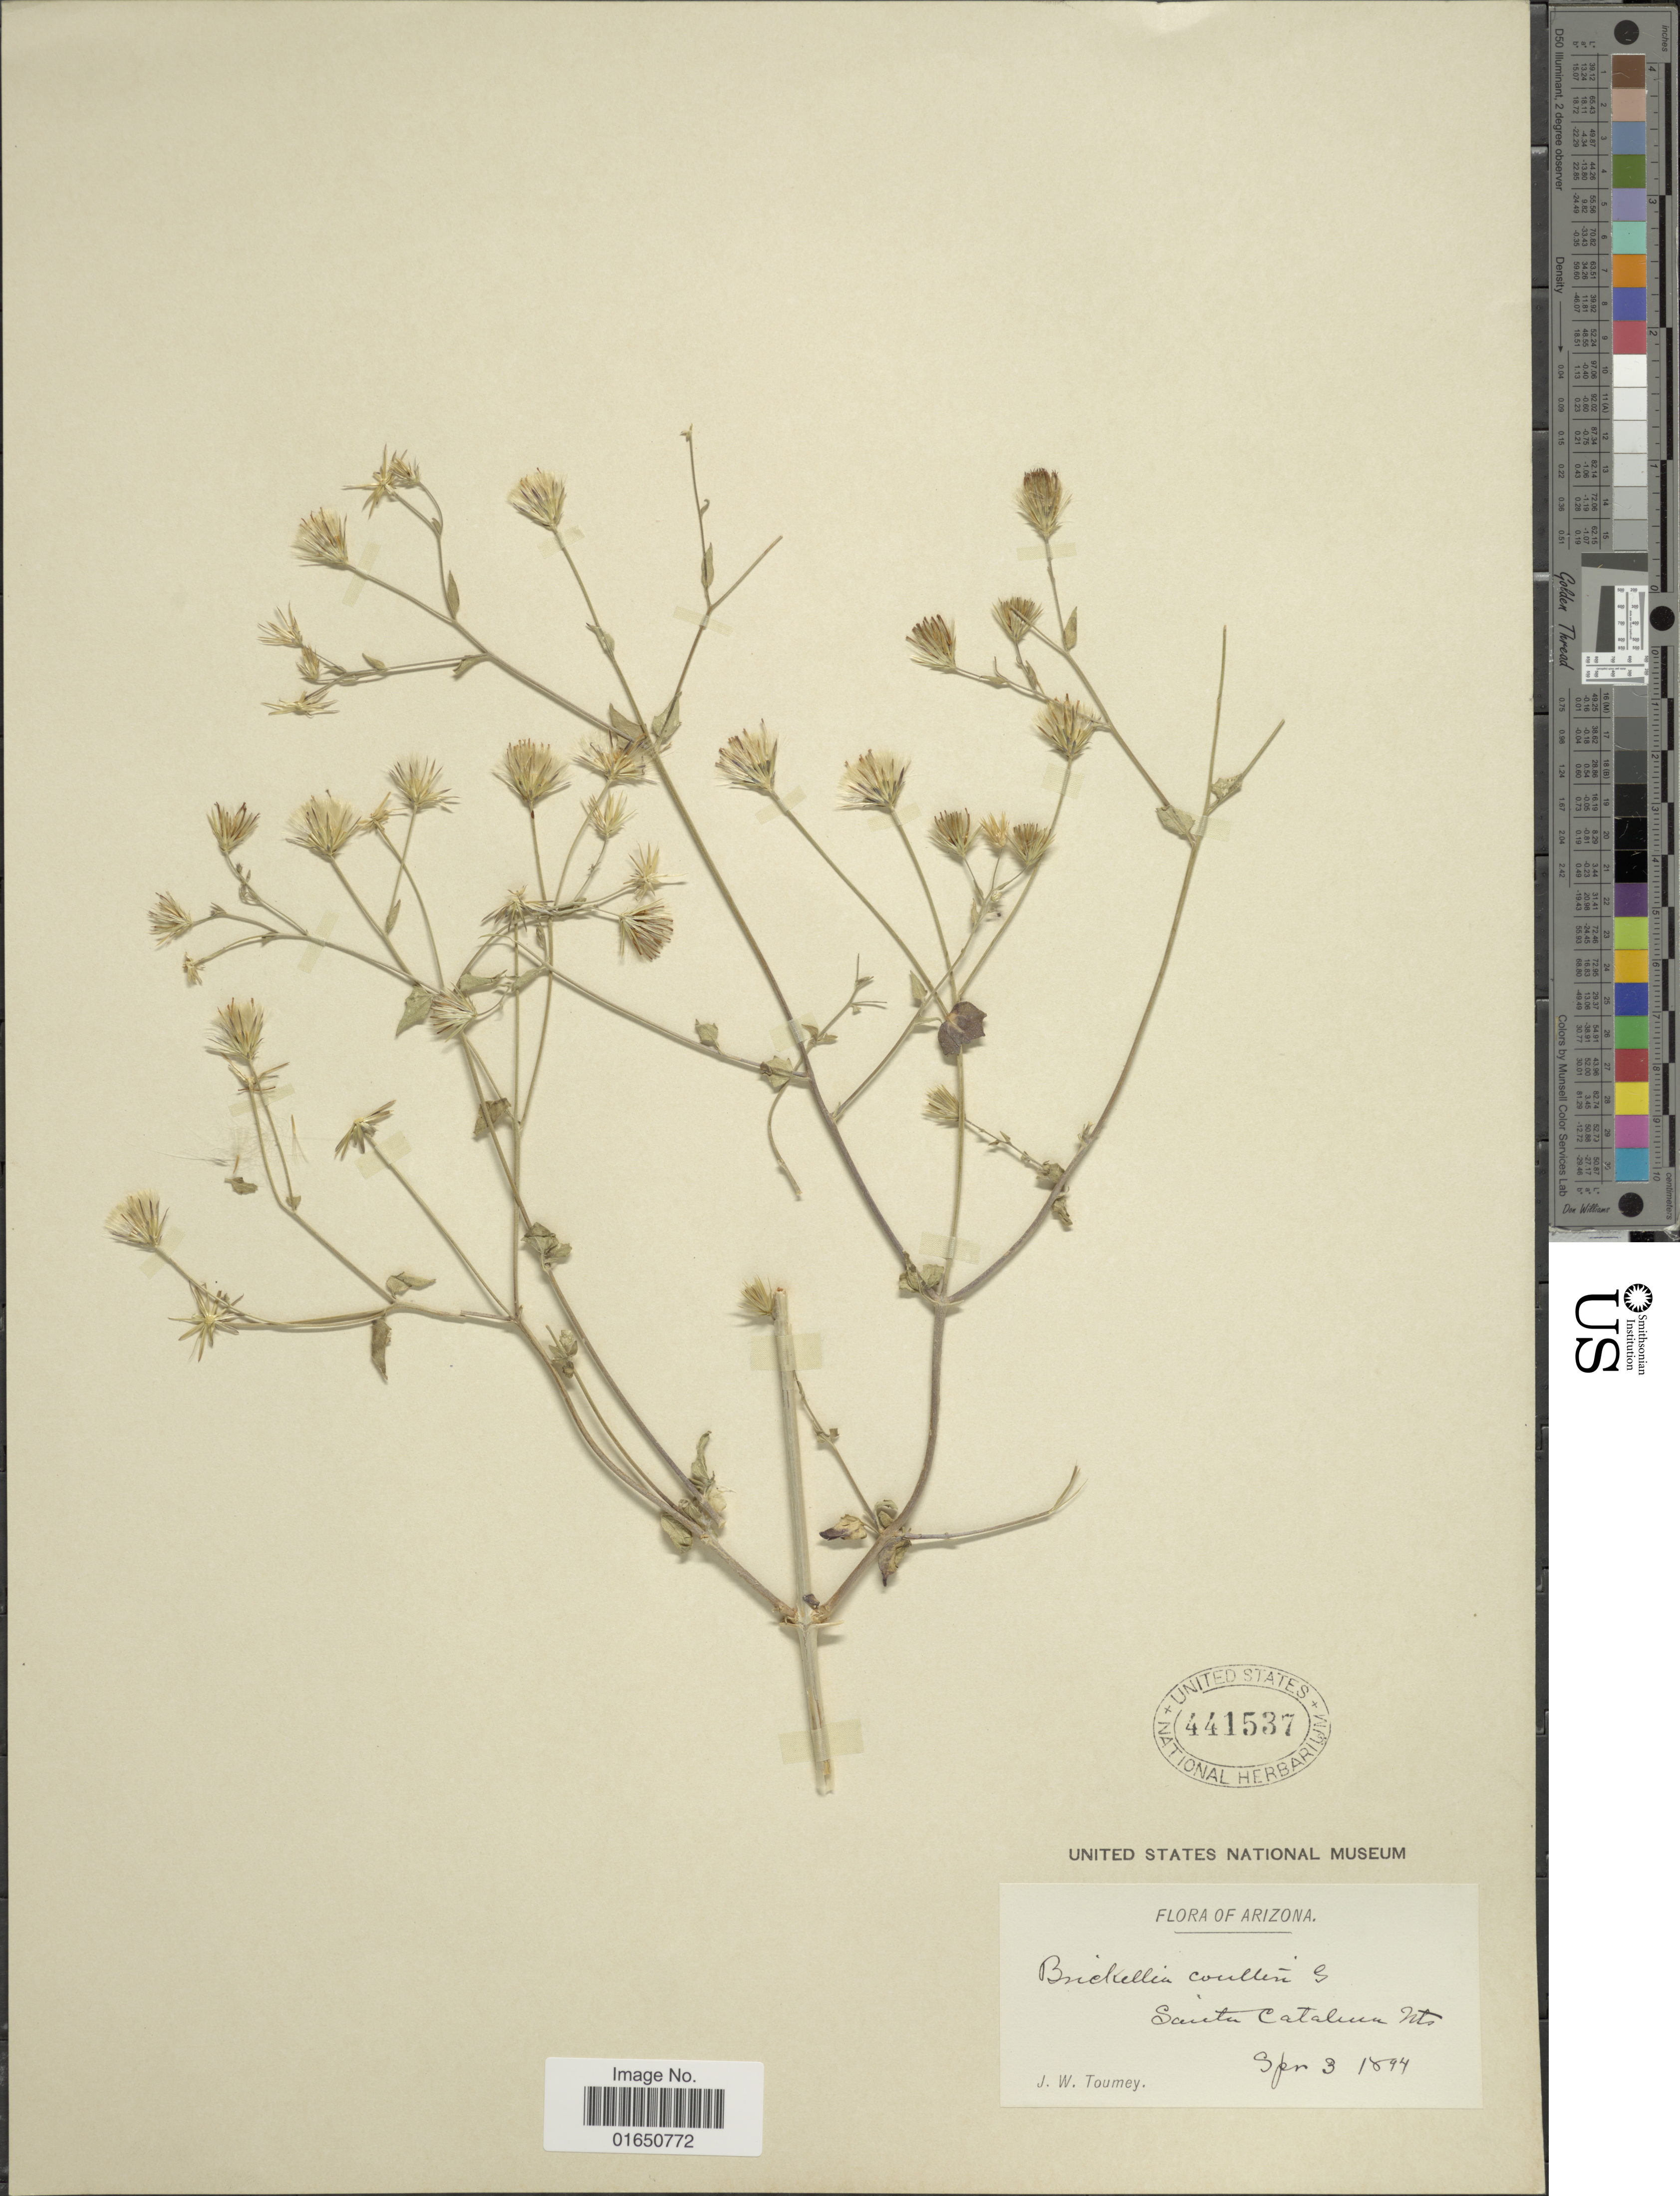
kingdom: Plantae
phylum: Tracheophyta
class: Magnoliopsida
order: Asterales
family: Asteraceae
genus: Brickellia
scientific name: Brickellia coulteri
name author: A. Gray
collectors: J. W. Toumey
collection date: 1894-09-03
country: United States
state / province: Arizona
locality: Santa Catalina Mts.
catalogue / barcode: US 441537